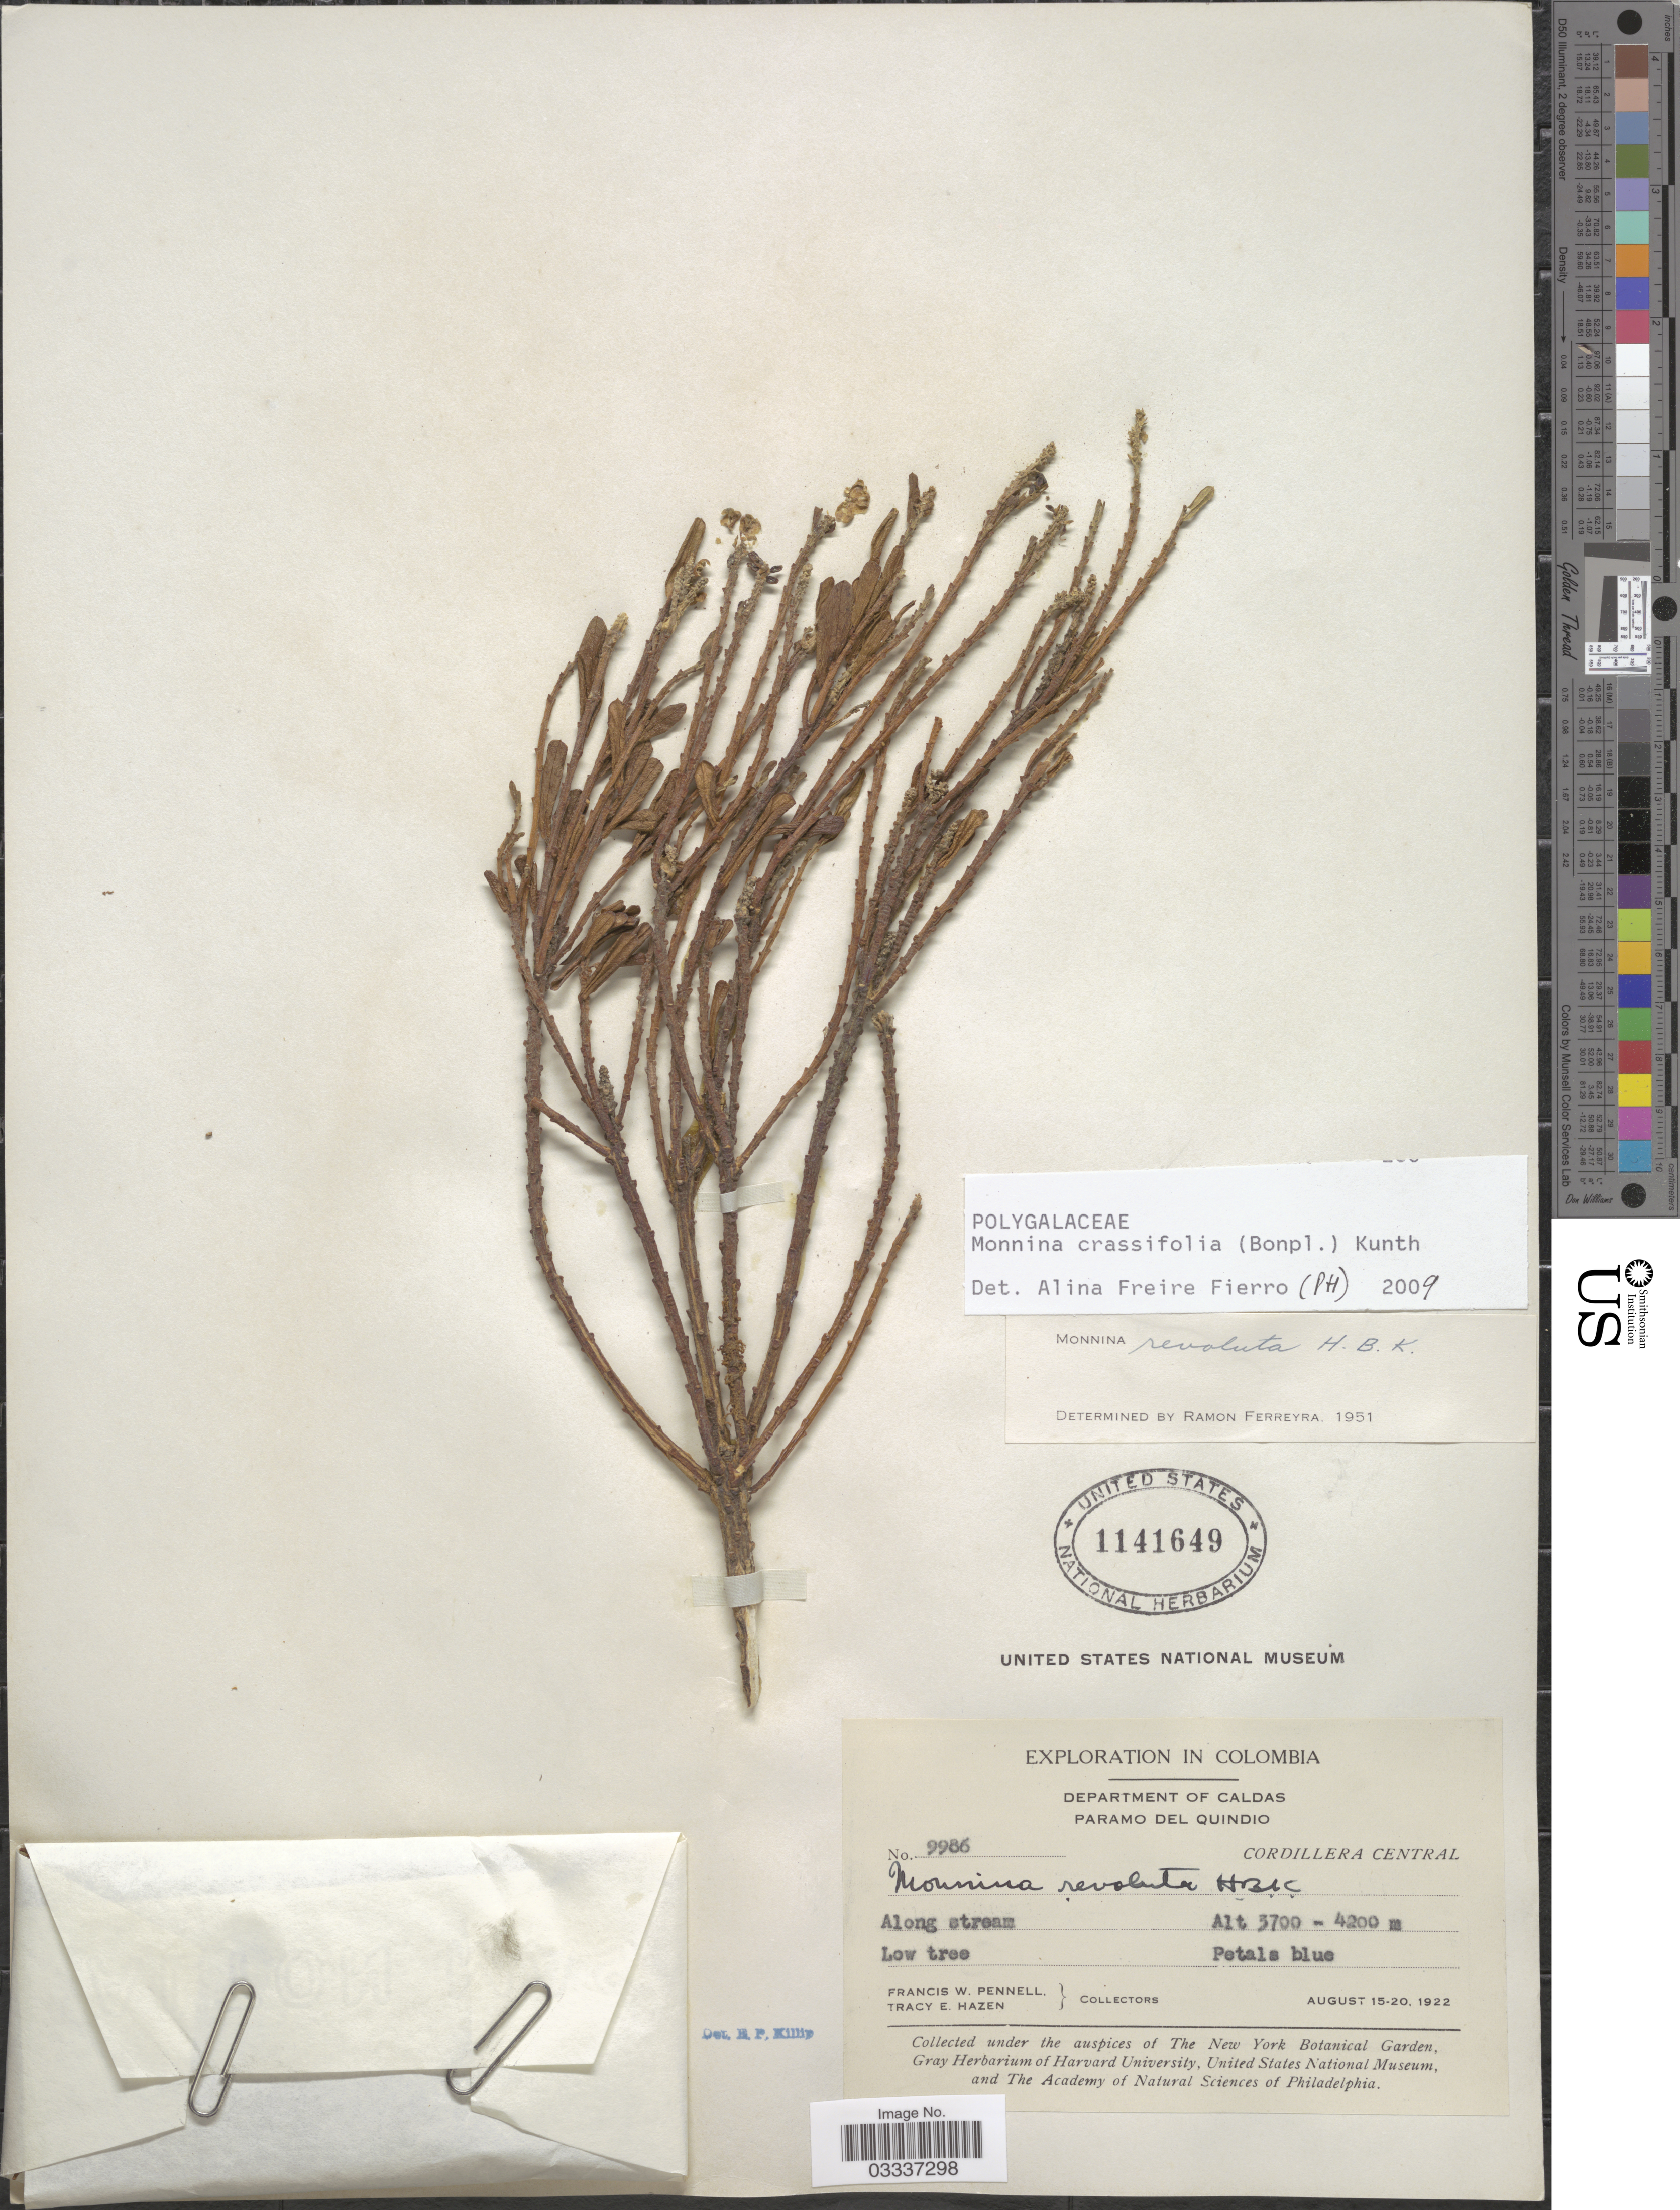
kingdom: Plantae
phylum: Tracheophyta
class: Magnoliopsida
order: Fabales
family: Polygalaceae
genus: Monnina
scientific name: Monnina crassifolia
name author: (Bonpl.) Kunth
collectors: F. W. Pennell & T. E. Hazen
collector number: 9986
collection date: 1922-08-15/1922-08-20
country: Colombia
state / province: Caldas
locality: Department of Caldas, Paramo del Quindio, Cordillera Central.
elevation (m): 3700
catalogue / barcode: US 1141649